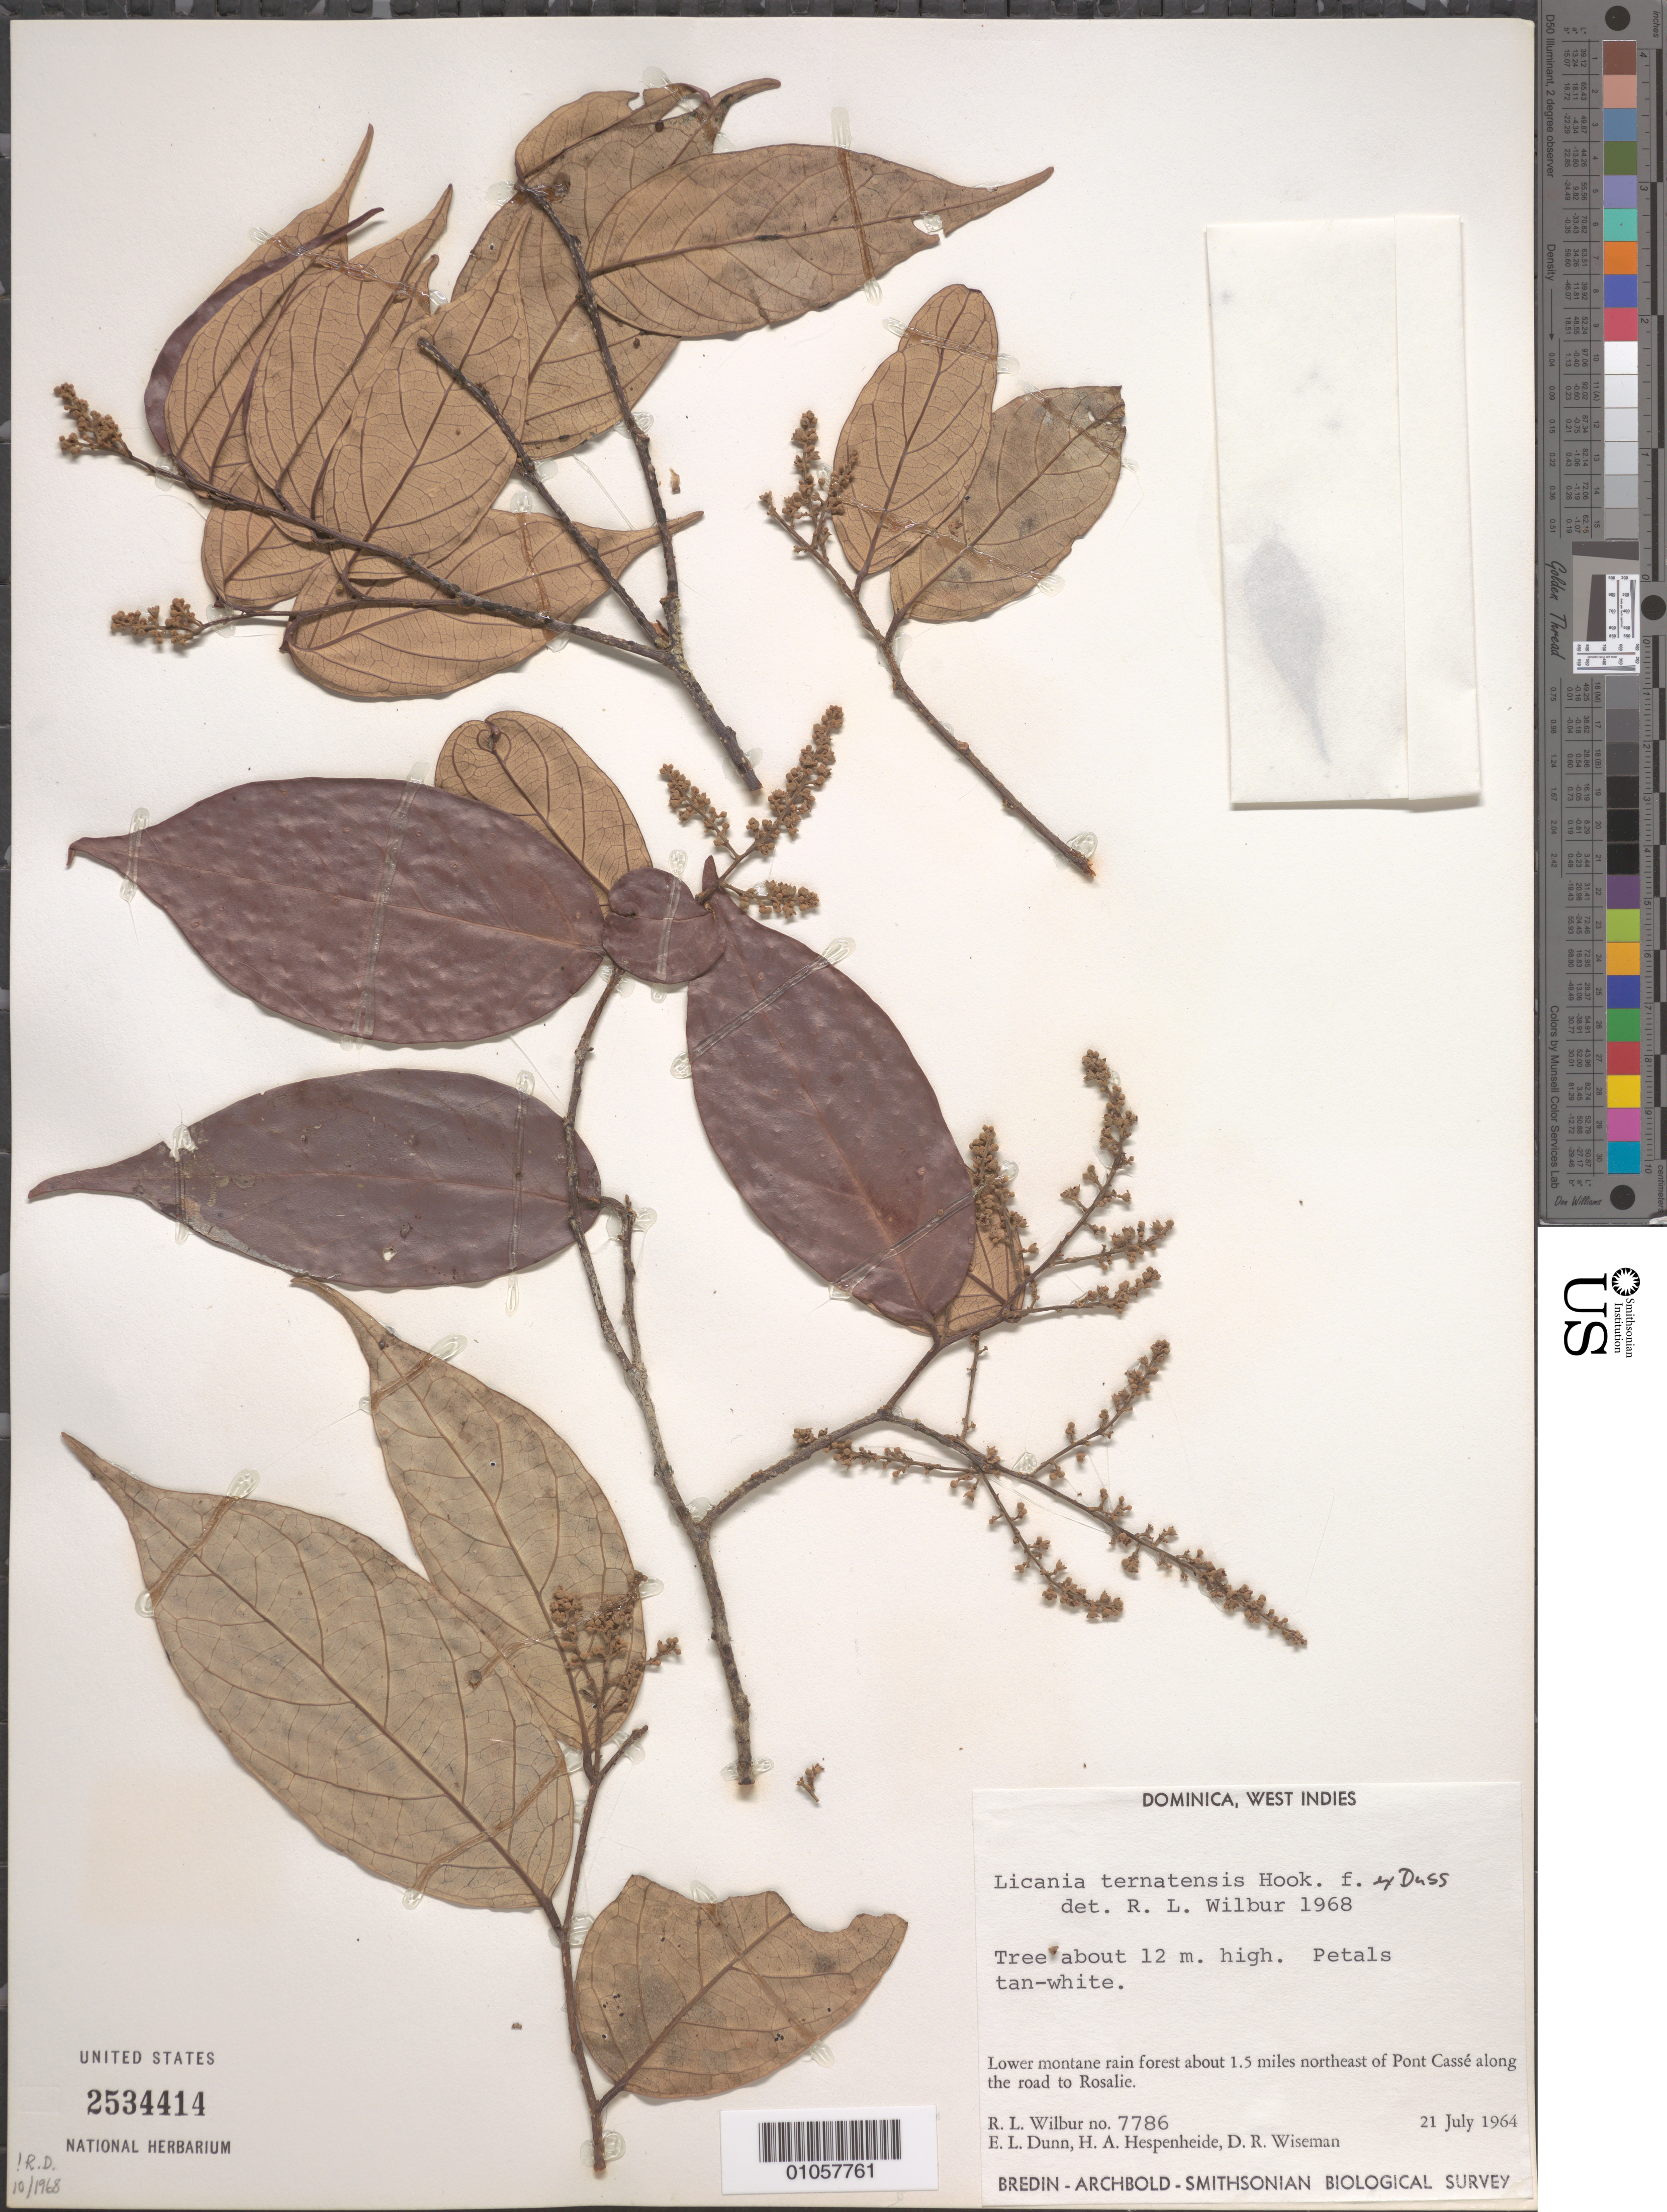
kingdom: Plantae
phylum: Tracheophyta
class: Magnoliopsida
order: Malpighiales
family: Chrysobalanaceae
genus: Licania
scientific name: Licania ternatensis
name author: Hook. f. ex Duss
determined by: Wilbur, R. L.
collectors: R. L. Wilbur, E. Dunn, H. A. Hespenheide & D. R. Wiseman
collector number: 7786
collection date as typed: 21 Jul 1964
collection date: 1964-07-21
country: Dominica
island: Dominica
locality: Pont Cassé, about 1.5 miles NE along road to Rosalie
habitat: Lower montane rainforest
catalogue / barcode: US 2534414